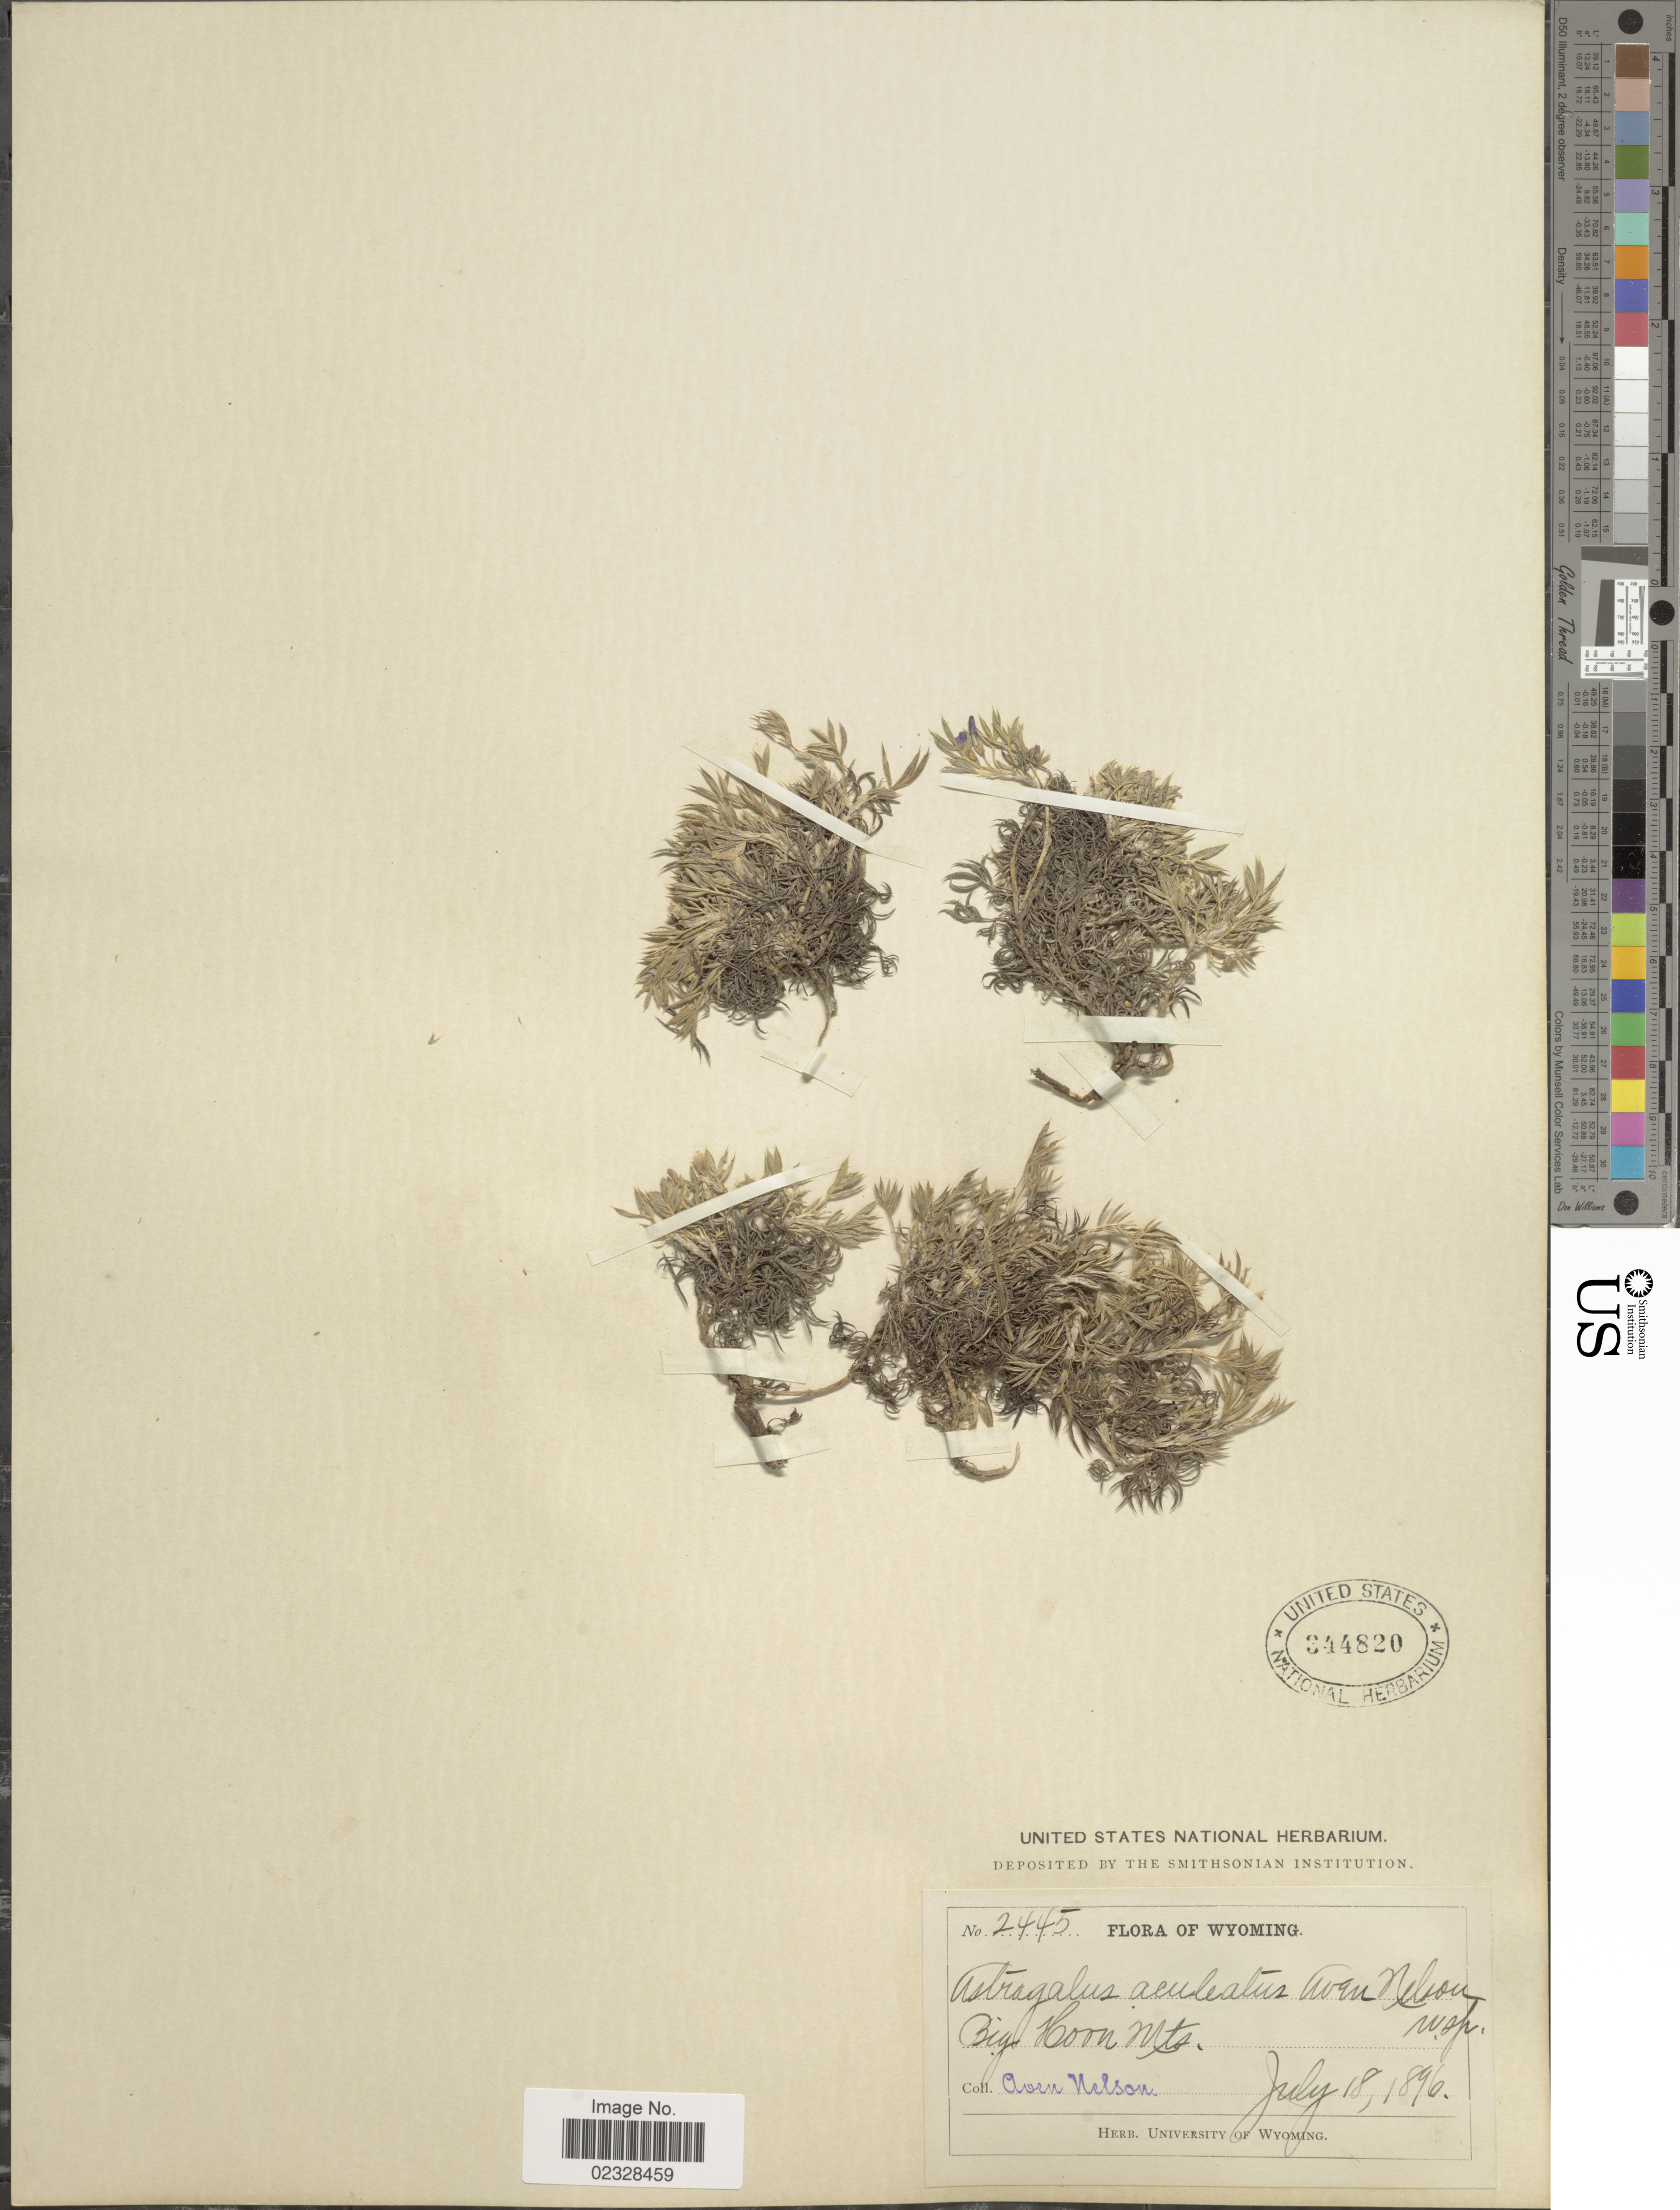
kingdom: Plantae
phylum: Tracheophyta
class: Magnoliopsida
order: Fabales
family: Fabaceae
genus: Astragalus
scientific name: Astragalus aculeatus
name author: A. Nelson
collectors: A. Nelson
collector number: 2445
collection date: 1896-07-18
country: United States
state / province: Wyoming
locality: Big Horn Mts.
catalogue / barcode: US 344820